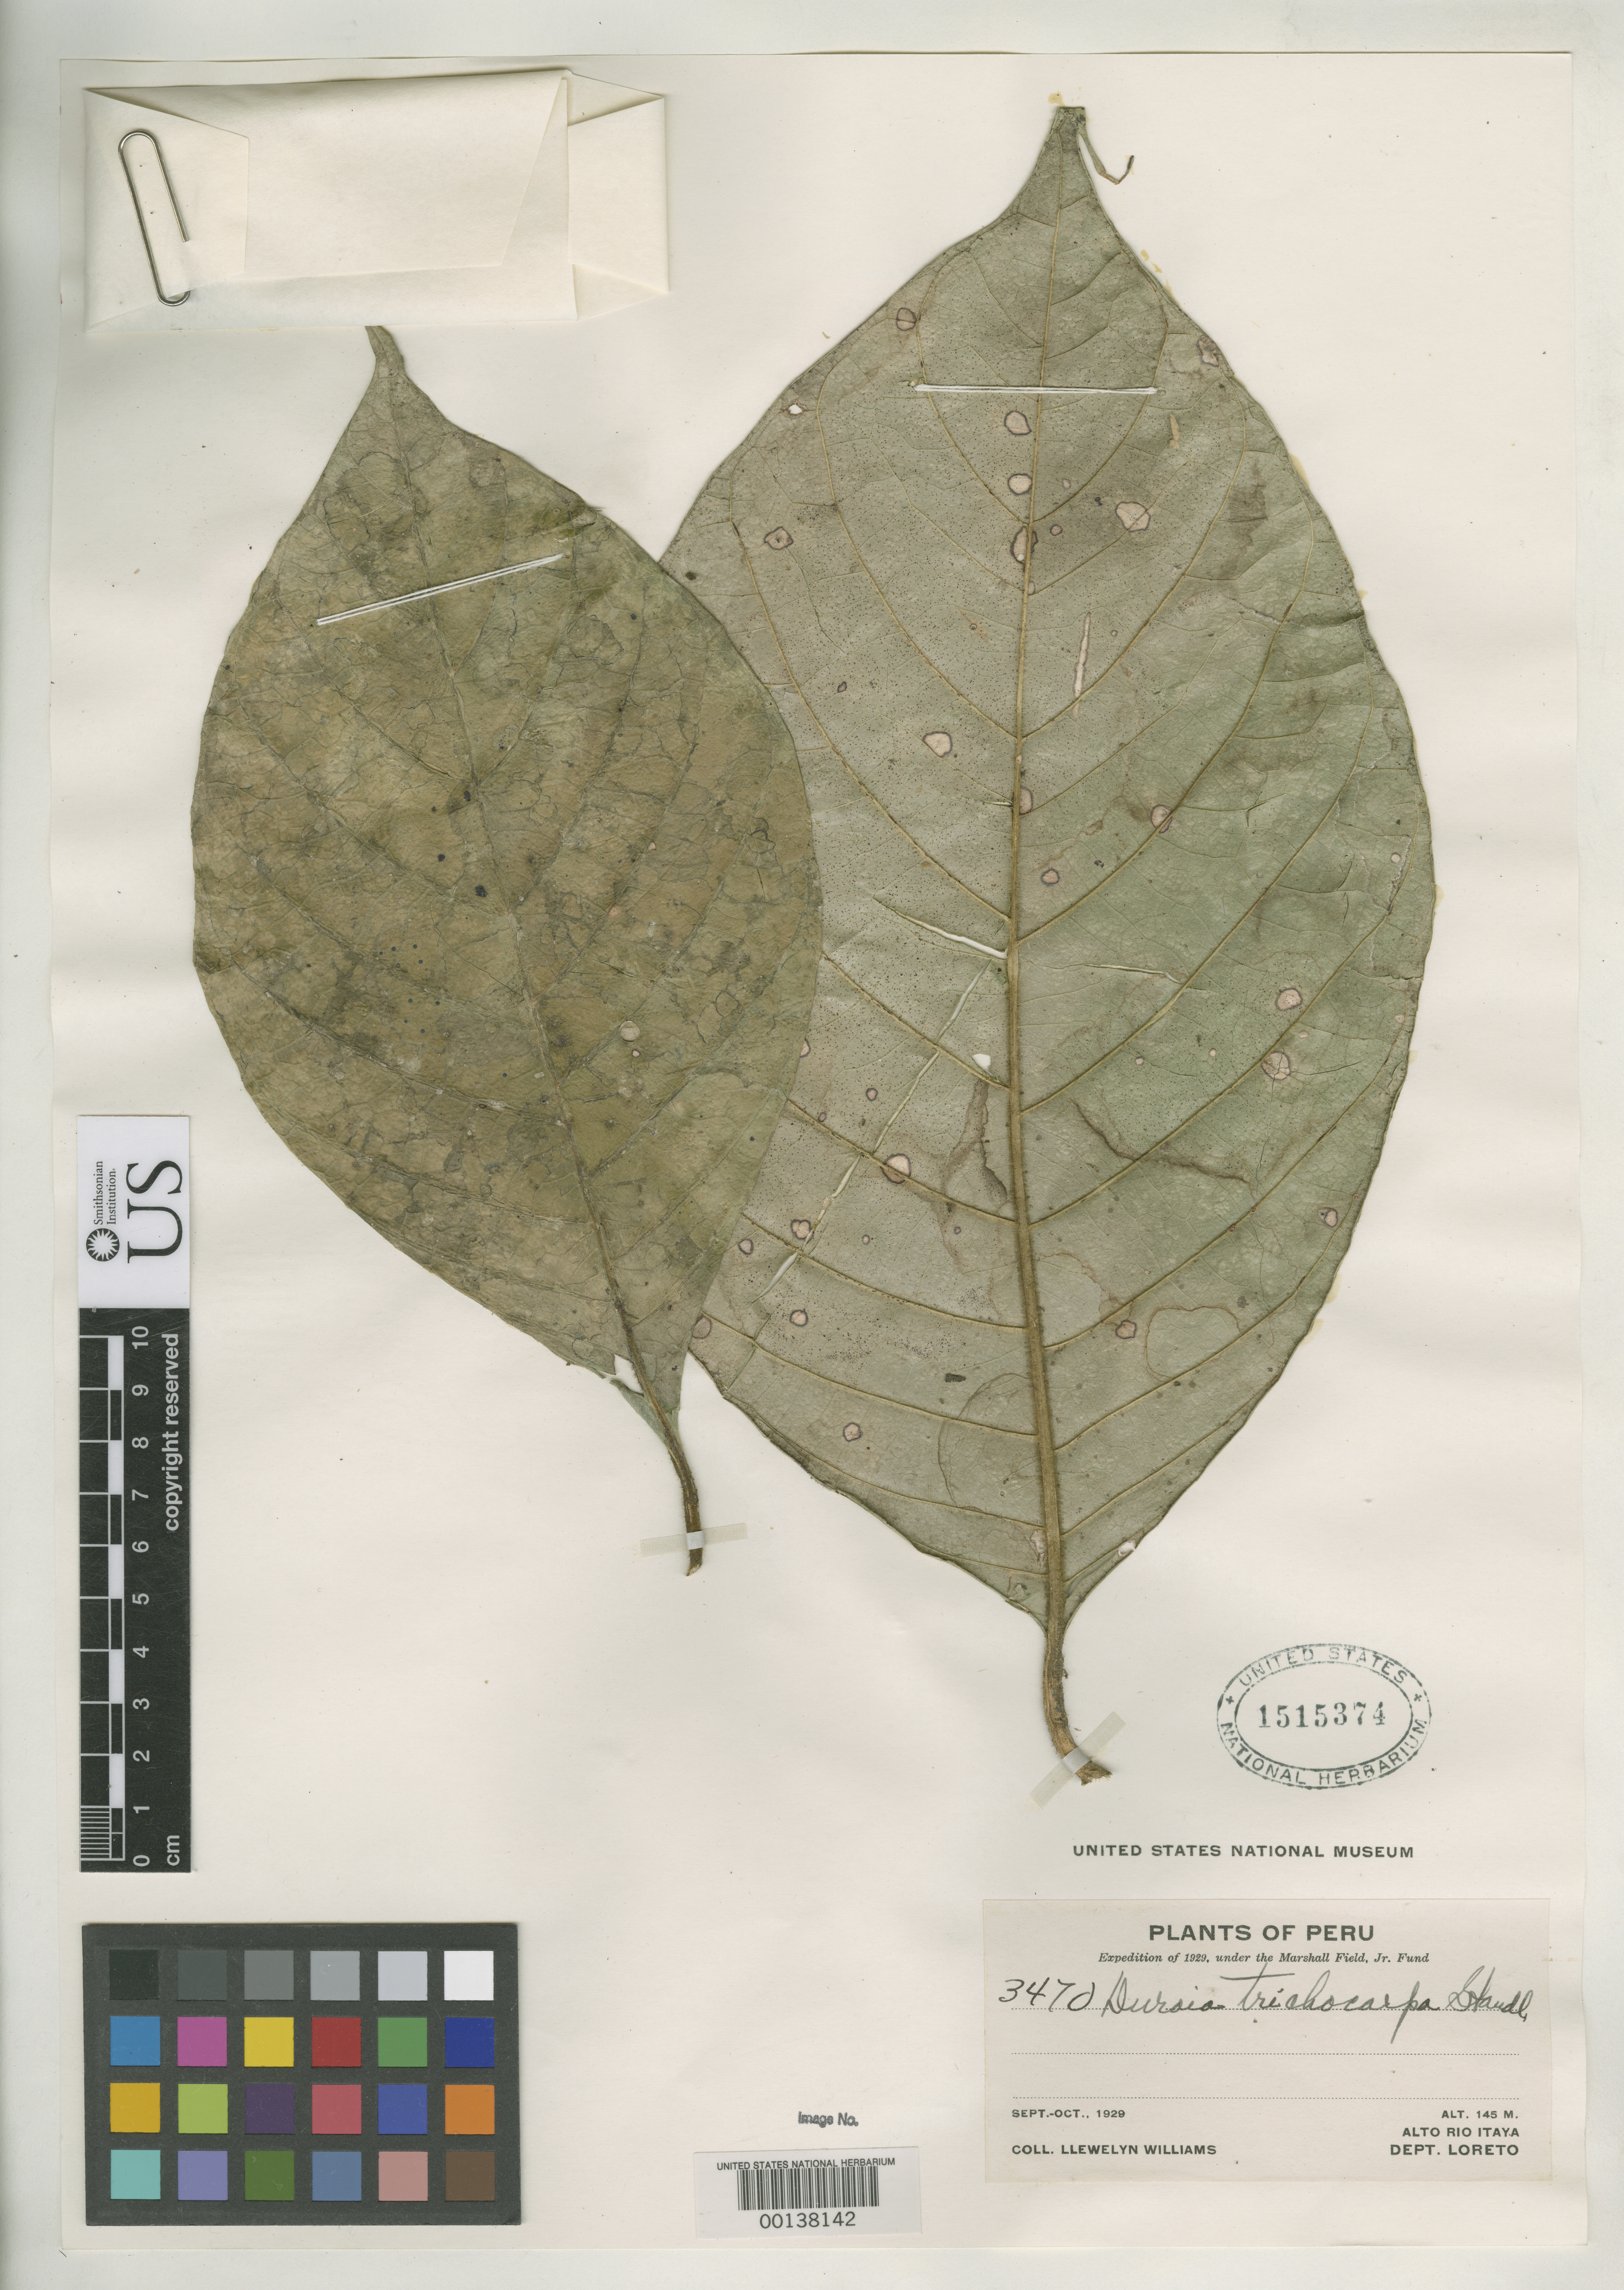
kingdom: Plantae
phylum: Tracheophyta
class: Magnoliopsida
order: Gentianales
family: Rubiaceae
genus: Duroia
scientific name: Duroia trichocarpa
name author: Standl.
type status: Isotype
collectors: Ll. Williams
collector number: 3470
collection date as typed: Sep 1929 to -- Oct 1929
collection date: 1929-09/1929-10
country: Peru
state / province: Loreto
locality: Alto Rio Itaya, San Antonio.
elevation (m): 145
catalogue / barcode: US 1515374